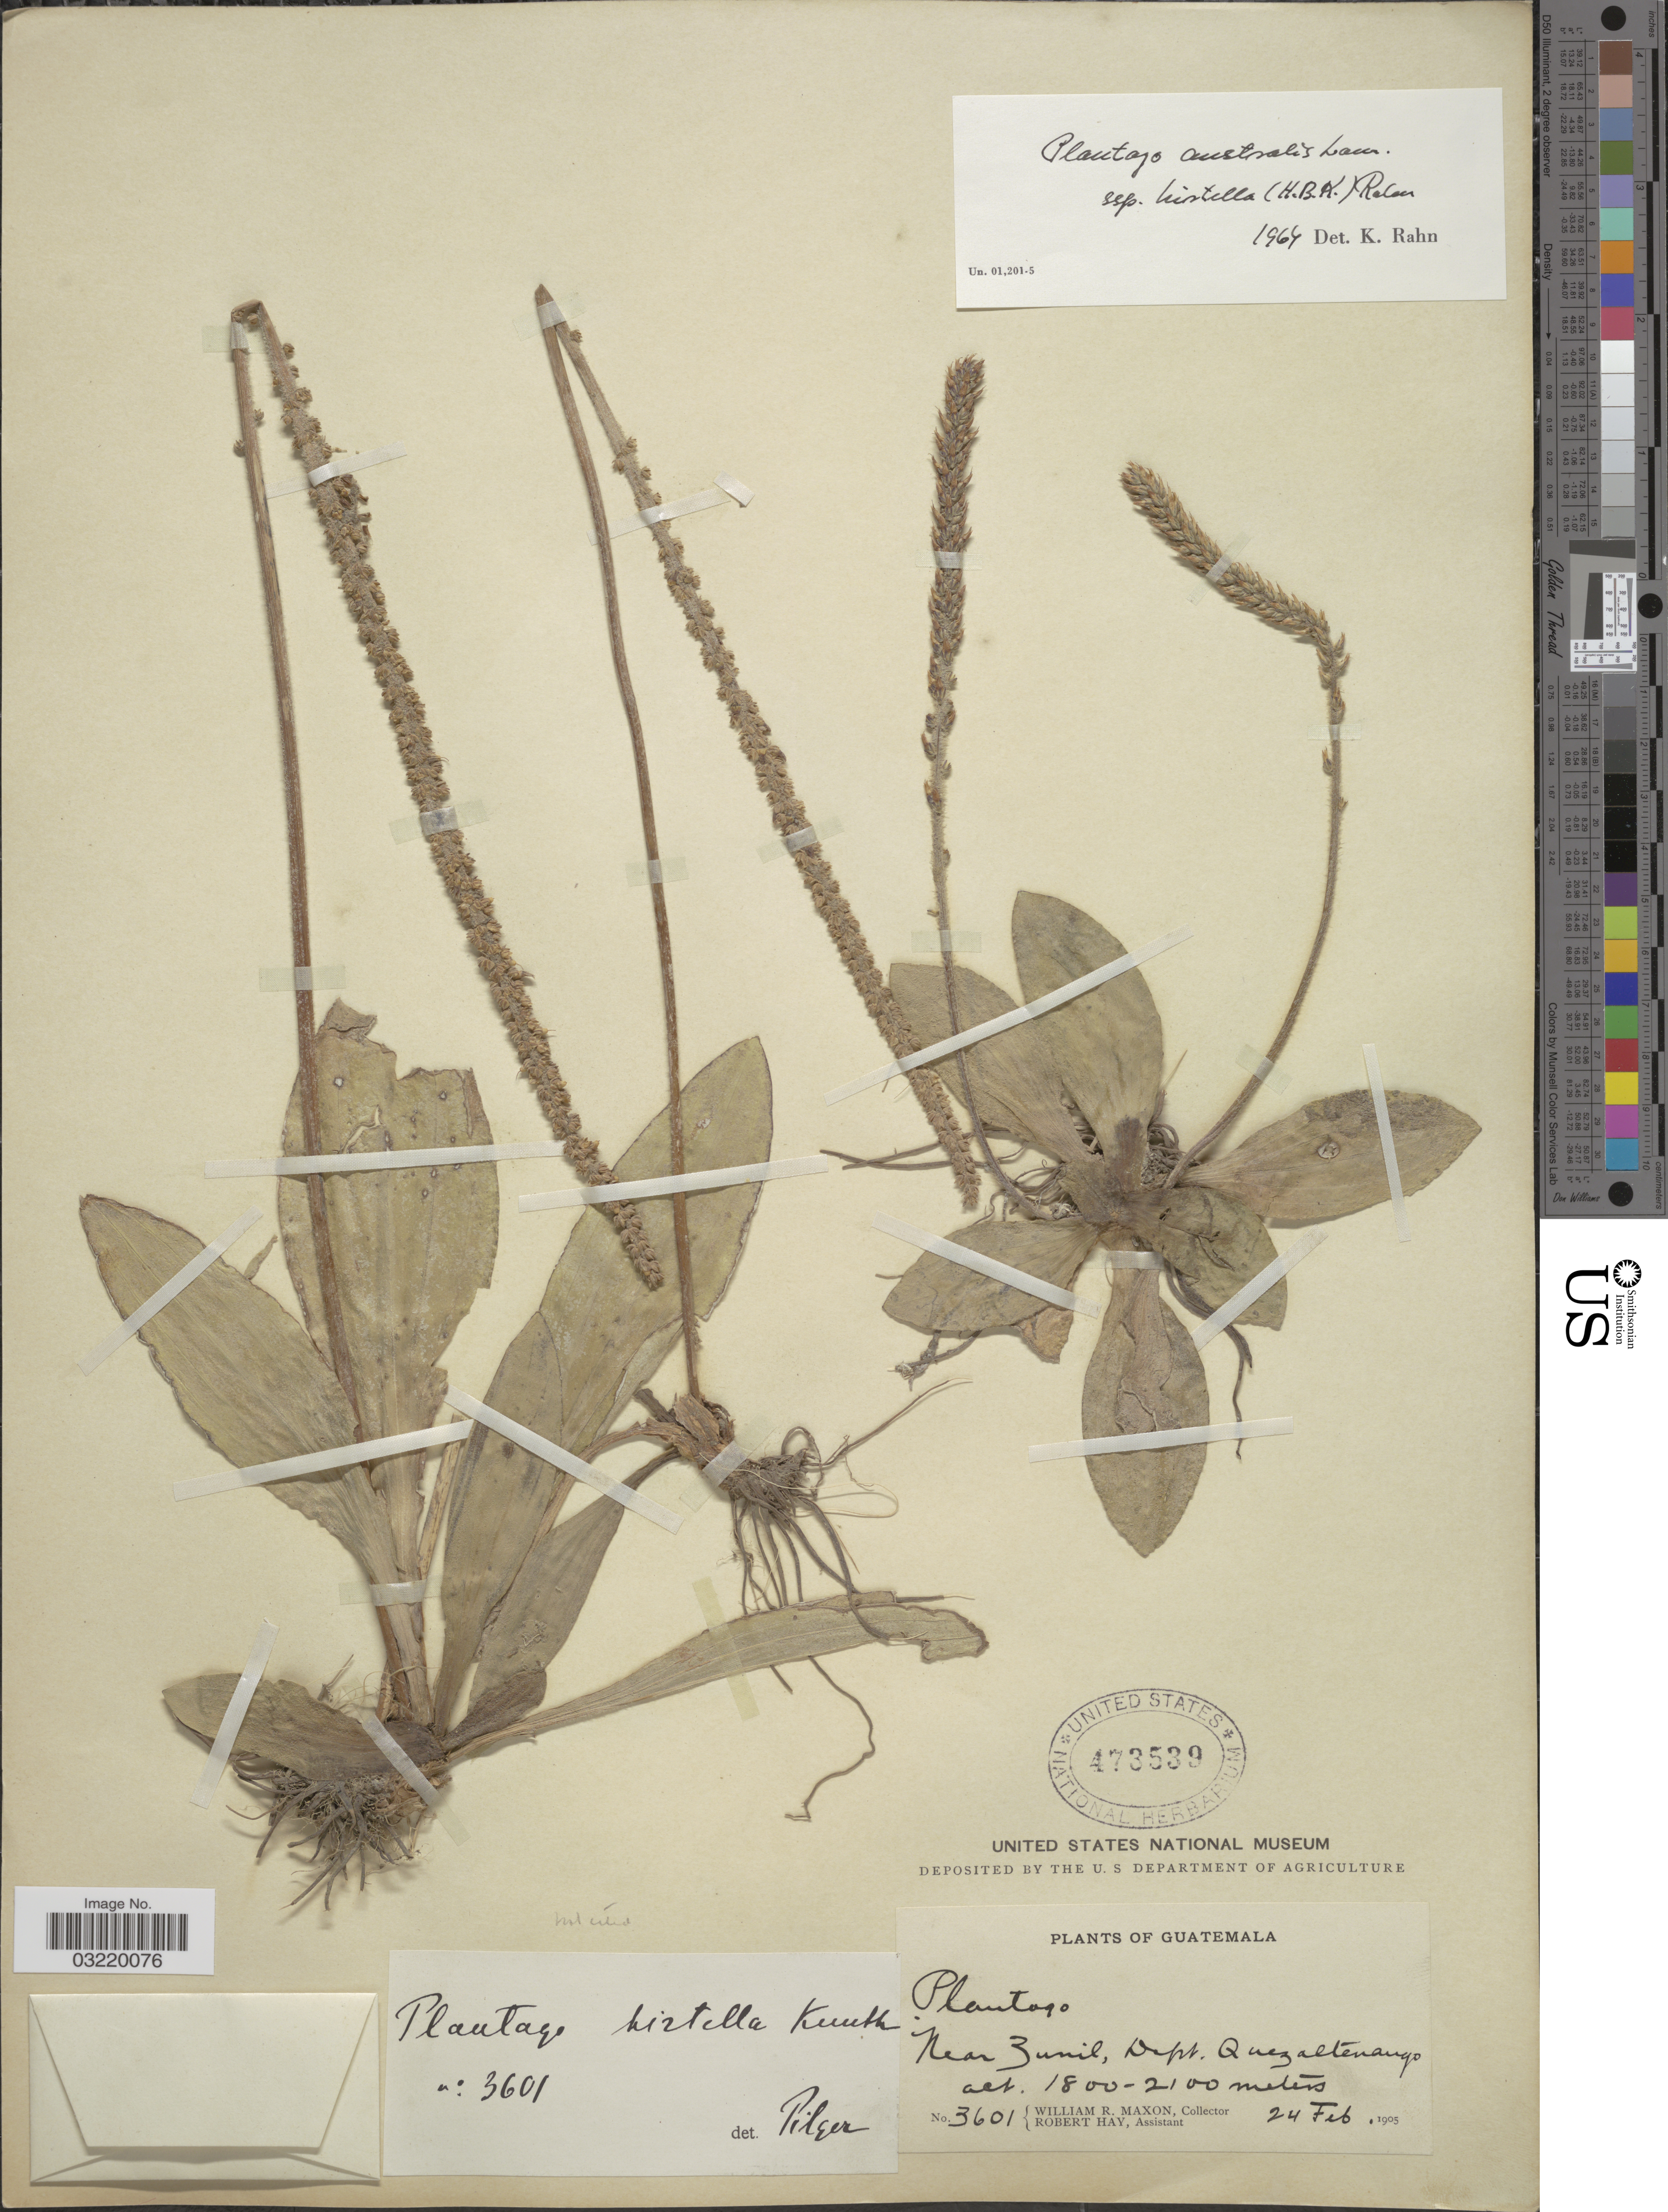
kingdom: Plantae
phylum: Tracheophyta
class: Magnoliopsida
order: Lamiales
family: Plantaginaceae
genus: Plantago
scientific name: Plantago australis subsp. hirtella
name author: (Kunth) Rahn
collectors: W. R. Maxon & R. H. Hay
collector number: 3601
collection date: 1905-02-24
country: Guatemala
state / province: Quetzaltenango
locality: Near Zunil, Dept. Quezaltenango.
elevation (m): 1800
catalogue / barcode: US 473539